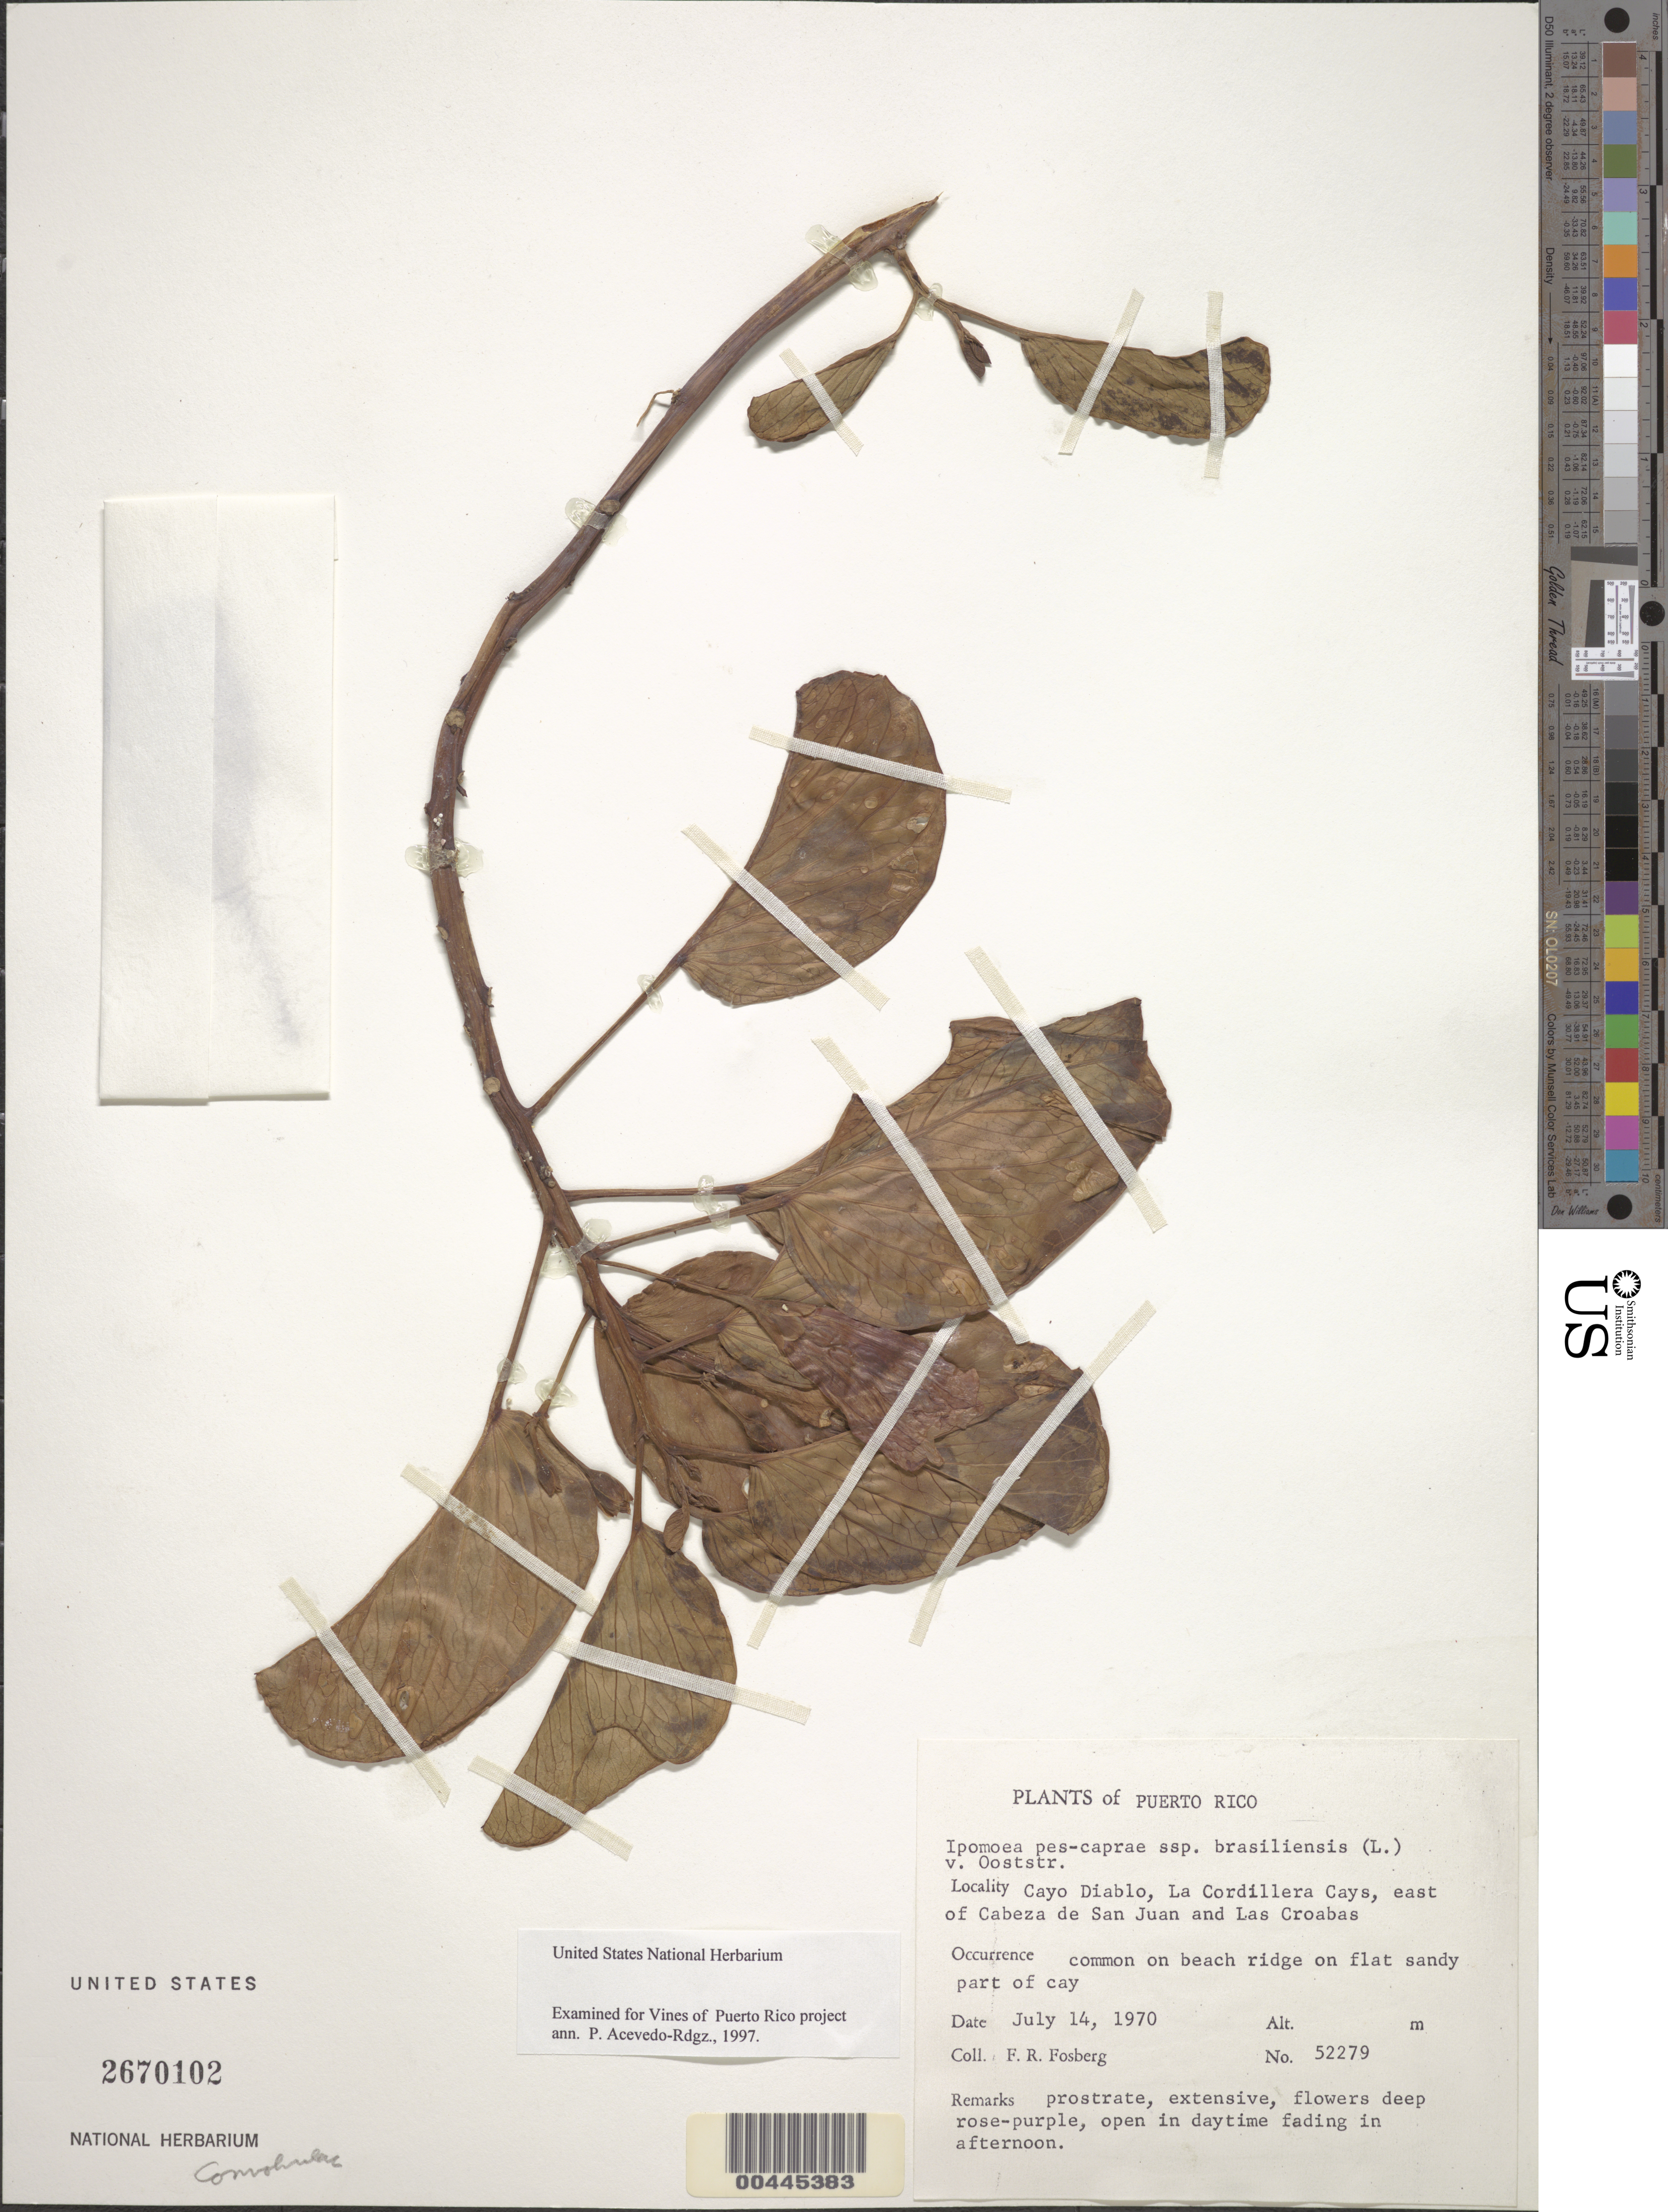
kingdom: Plantae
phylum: Tracheophyta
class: Magnoliopsida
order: Solanales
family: Convolvulaceae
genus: Ipomoea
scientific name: Ipomoea pes-caprae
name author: (L.) R. Br.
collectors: F. R. Fosberg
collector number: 52279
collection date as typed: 14 Jul 1970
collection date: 1970-07-14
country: Puerto Rico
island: Greater Antilles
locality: Cayo Diablo, La Cordillera Cays, E of Cabeza de San Juan and Las Croabas. On beach ridge on flat sandy part of cay.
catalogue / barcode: US 2670102